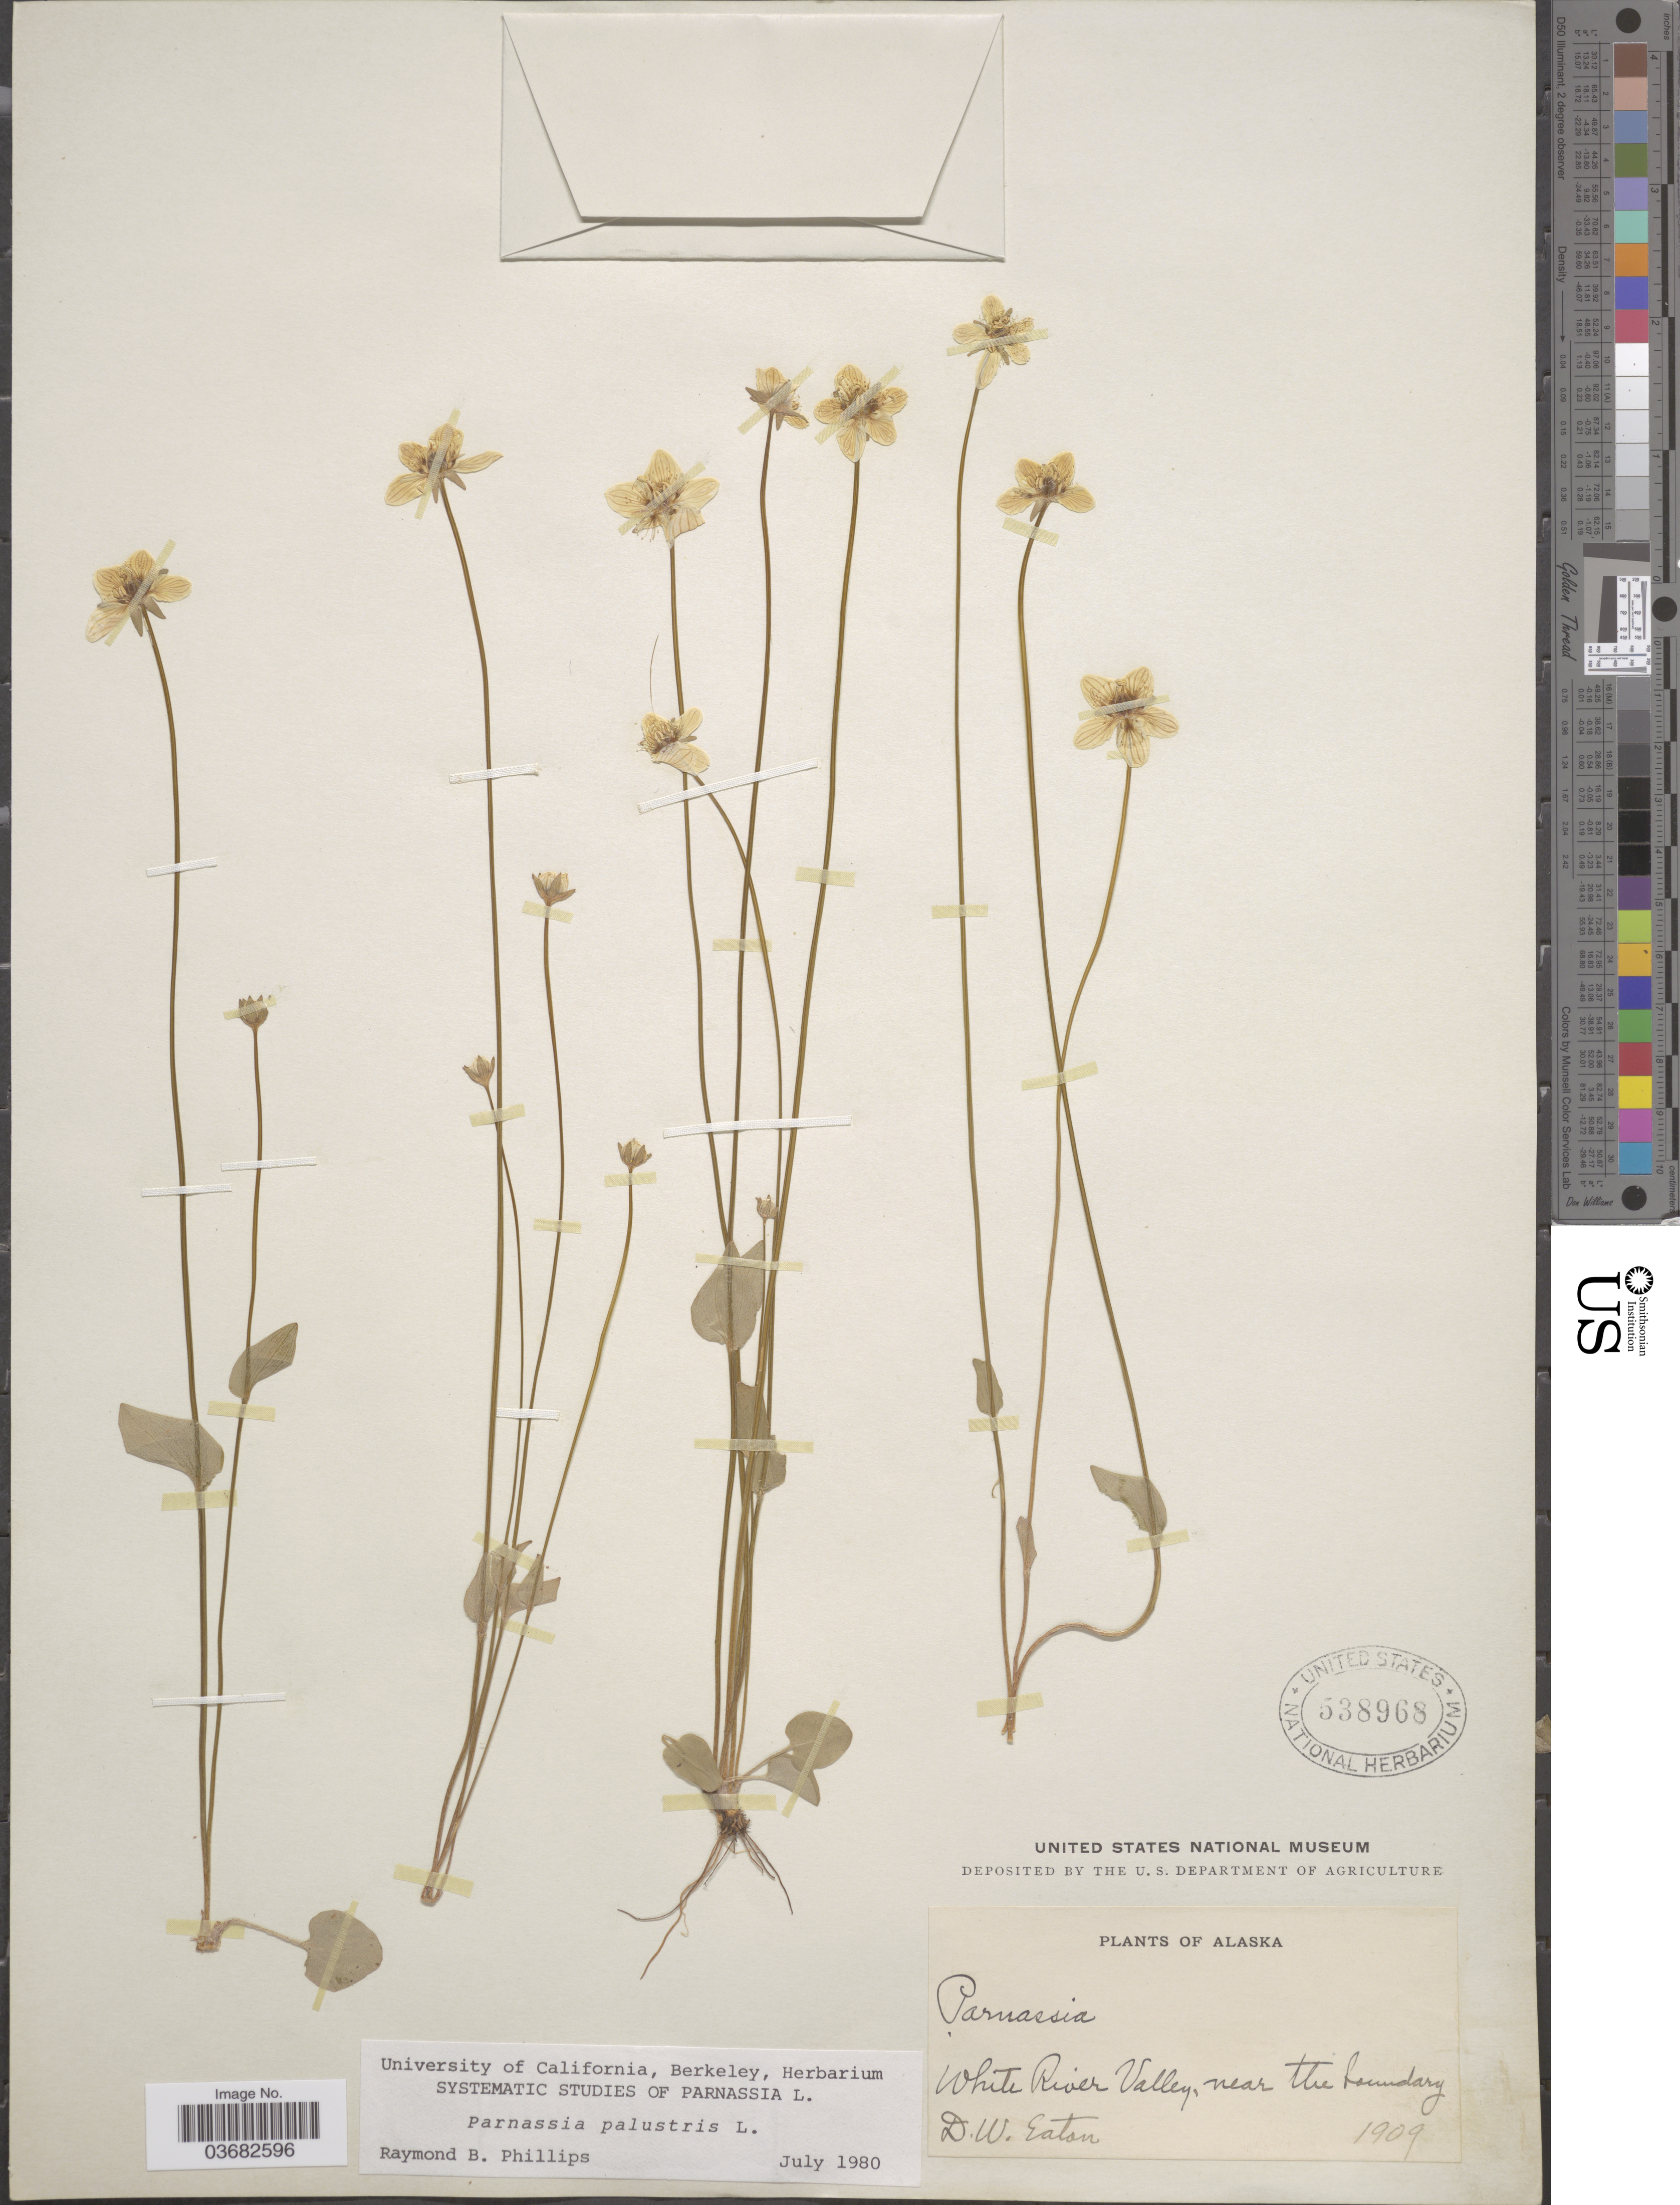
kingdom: Plantae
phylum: Tracheophyta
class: Magnoliopsida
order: Celastrales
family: Parnassiaceae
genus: Parnassia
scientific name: Parnassia palustris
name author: L.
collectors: D. Eaton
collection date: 1909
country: United States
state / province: Alaska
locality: White River Valley, near the boundary.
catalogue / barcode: US 538968